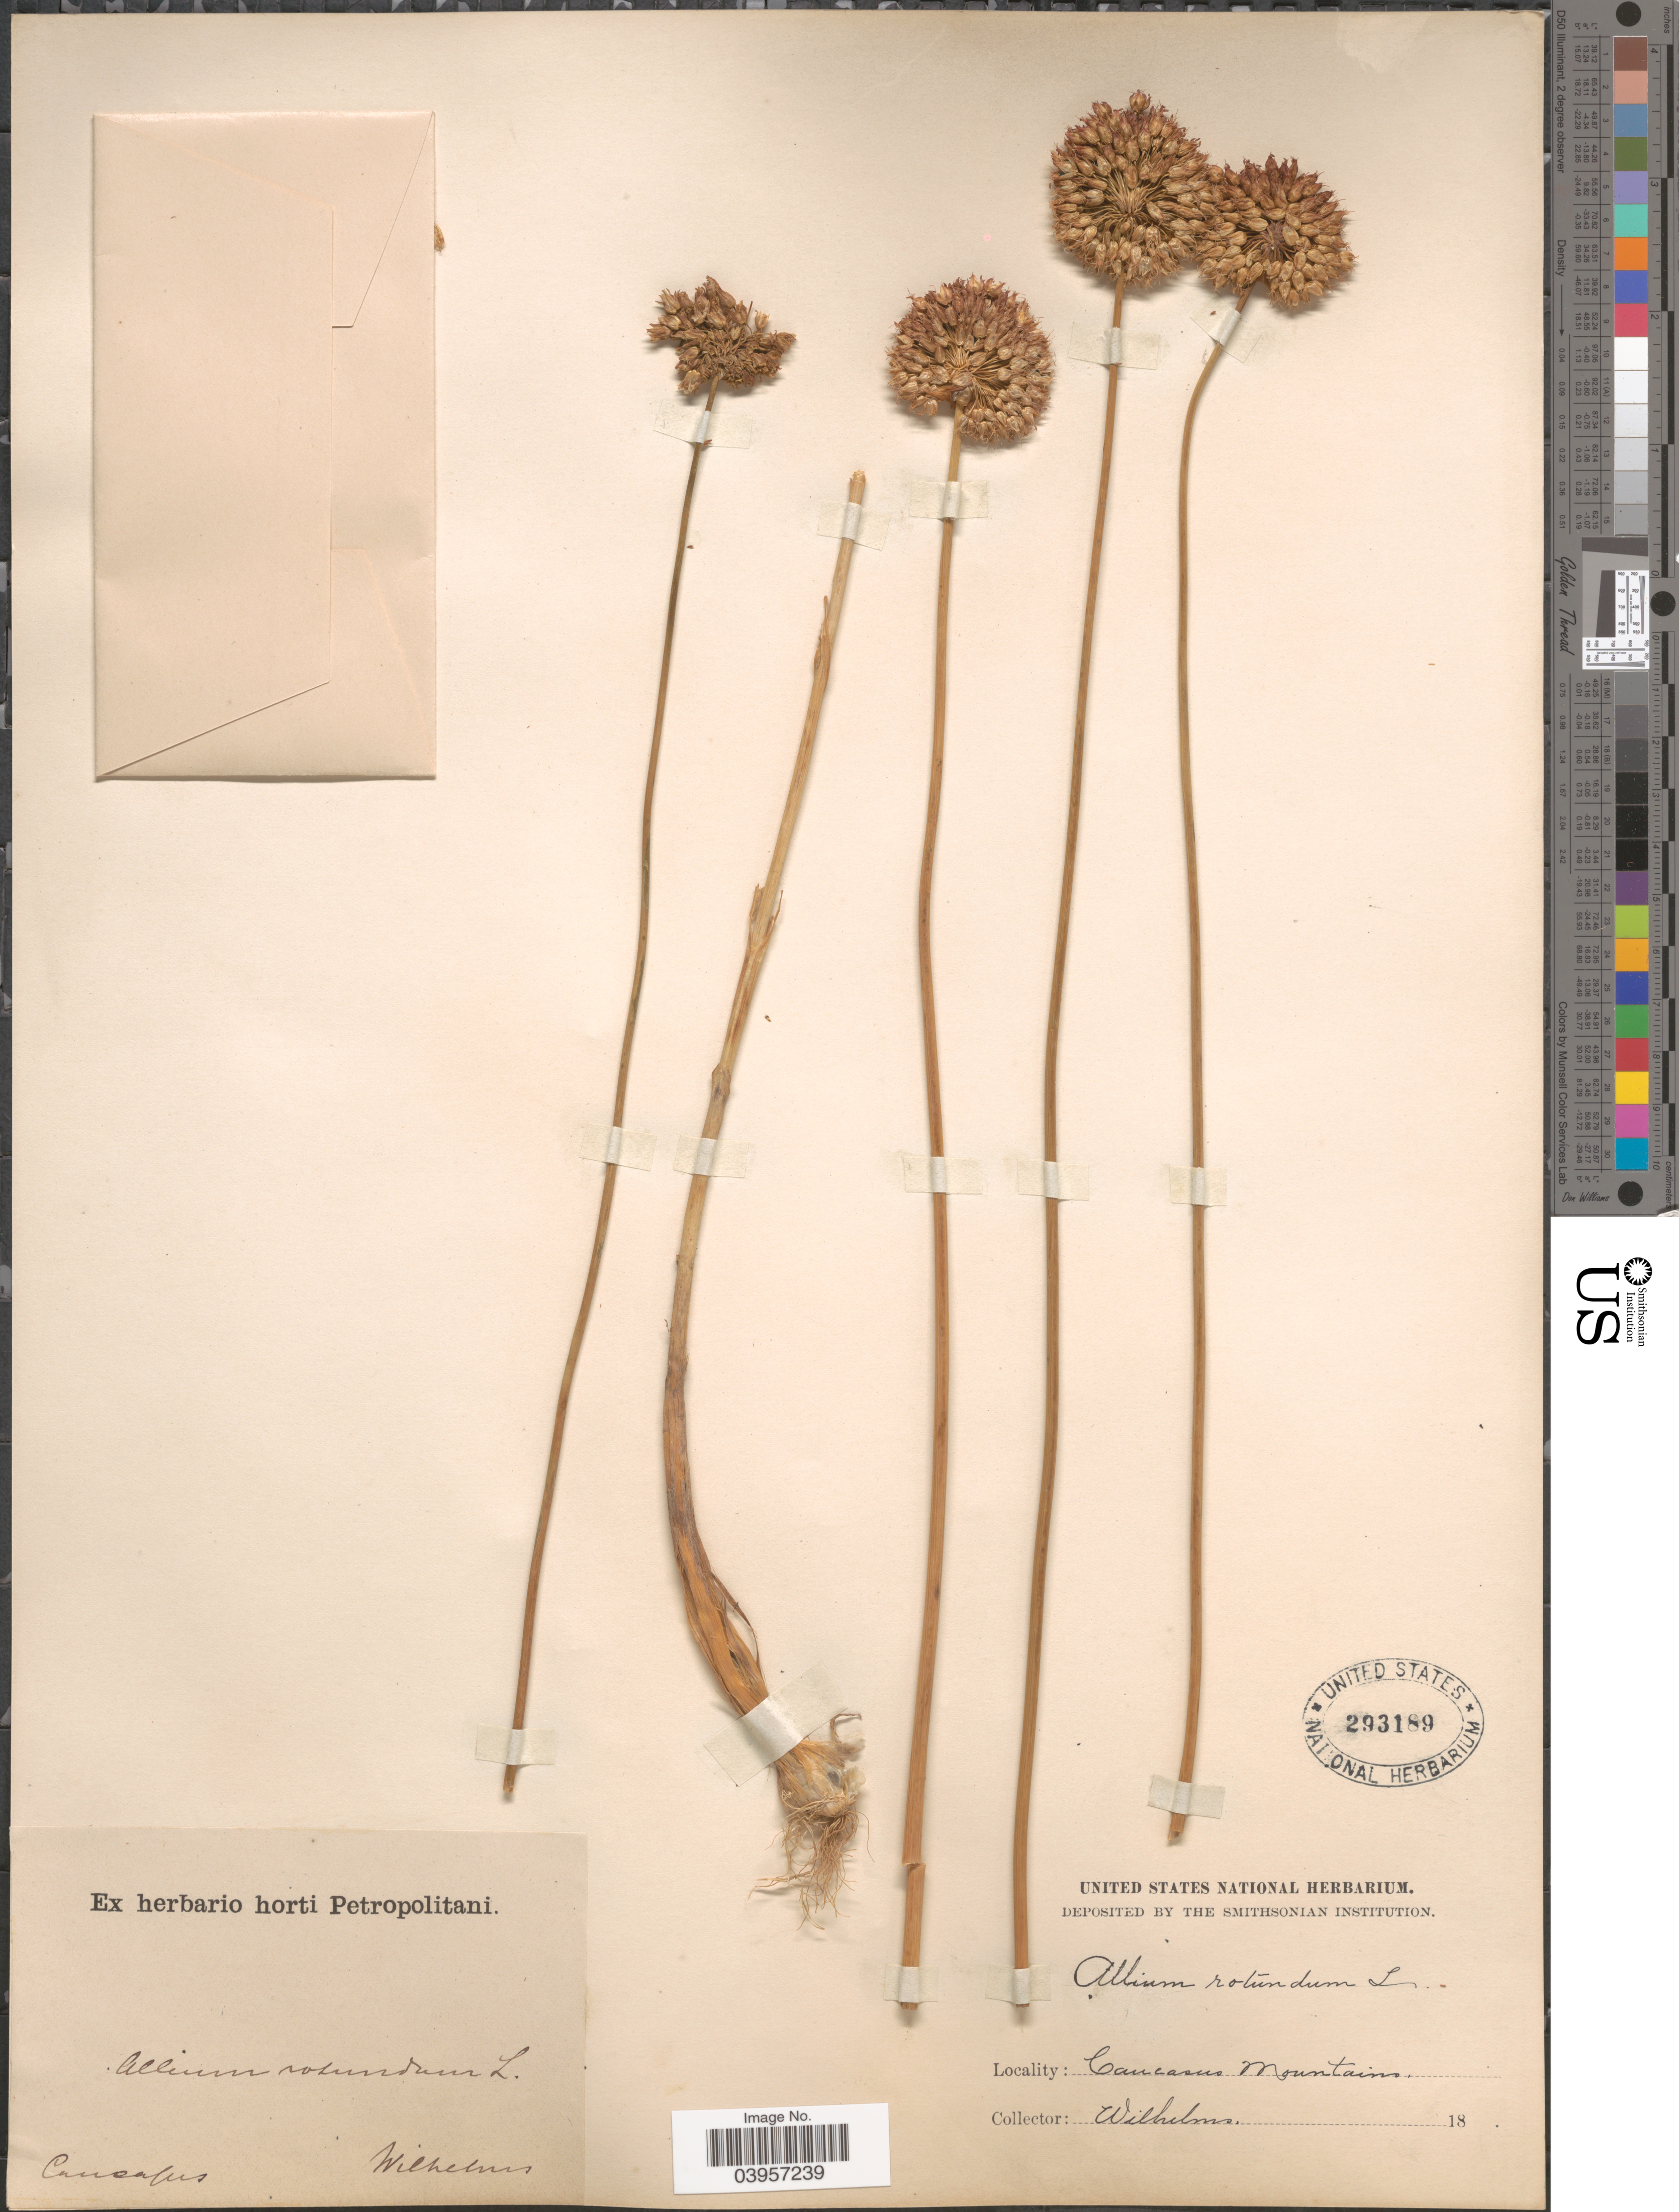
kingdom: Plantae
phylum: Tracheophyta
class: Liliopsida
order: Asparagales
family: Amaryllidaceae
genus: Allium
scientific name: Allium rotundum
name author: L.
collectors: C. Wilhelms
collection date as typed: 18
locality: Caucasus Mountain. Causasus.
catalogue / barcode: US 293189